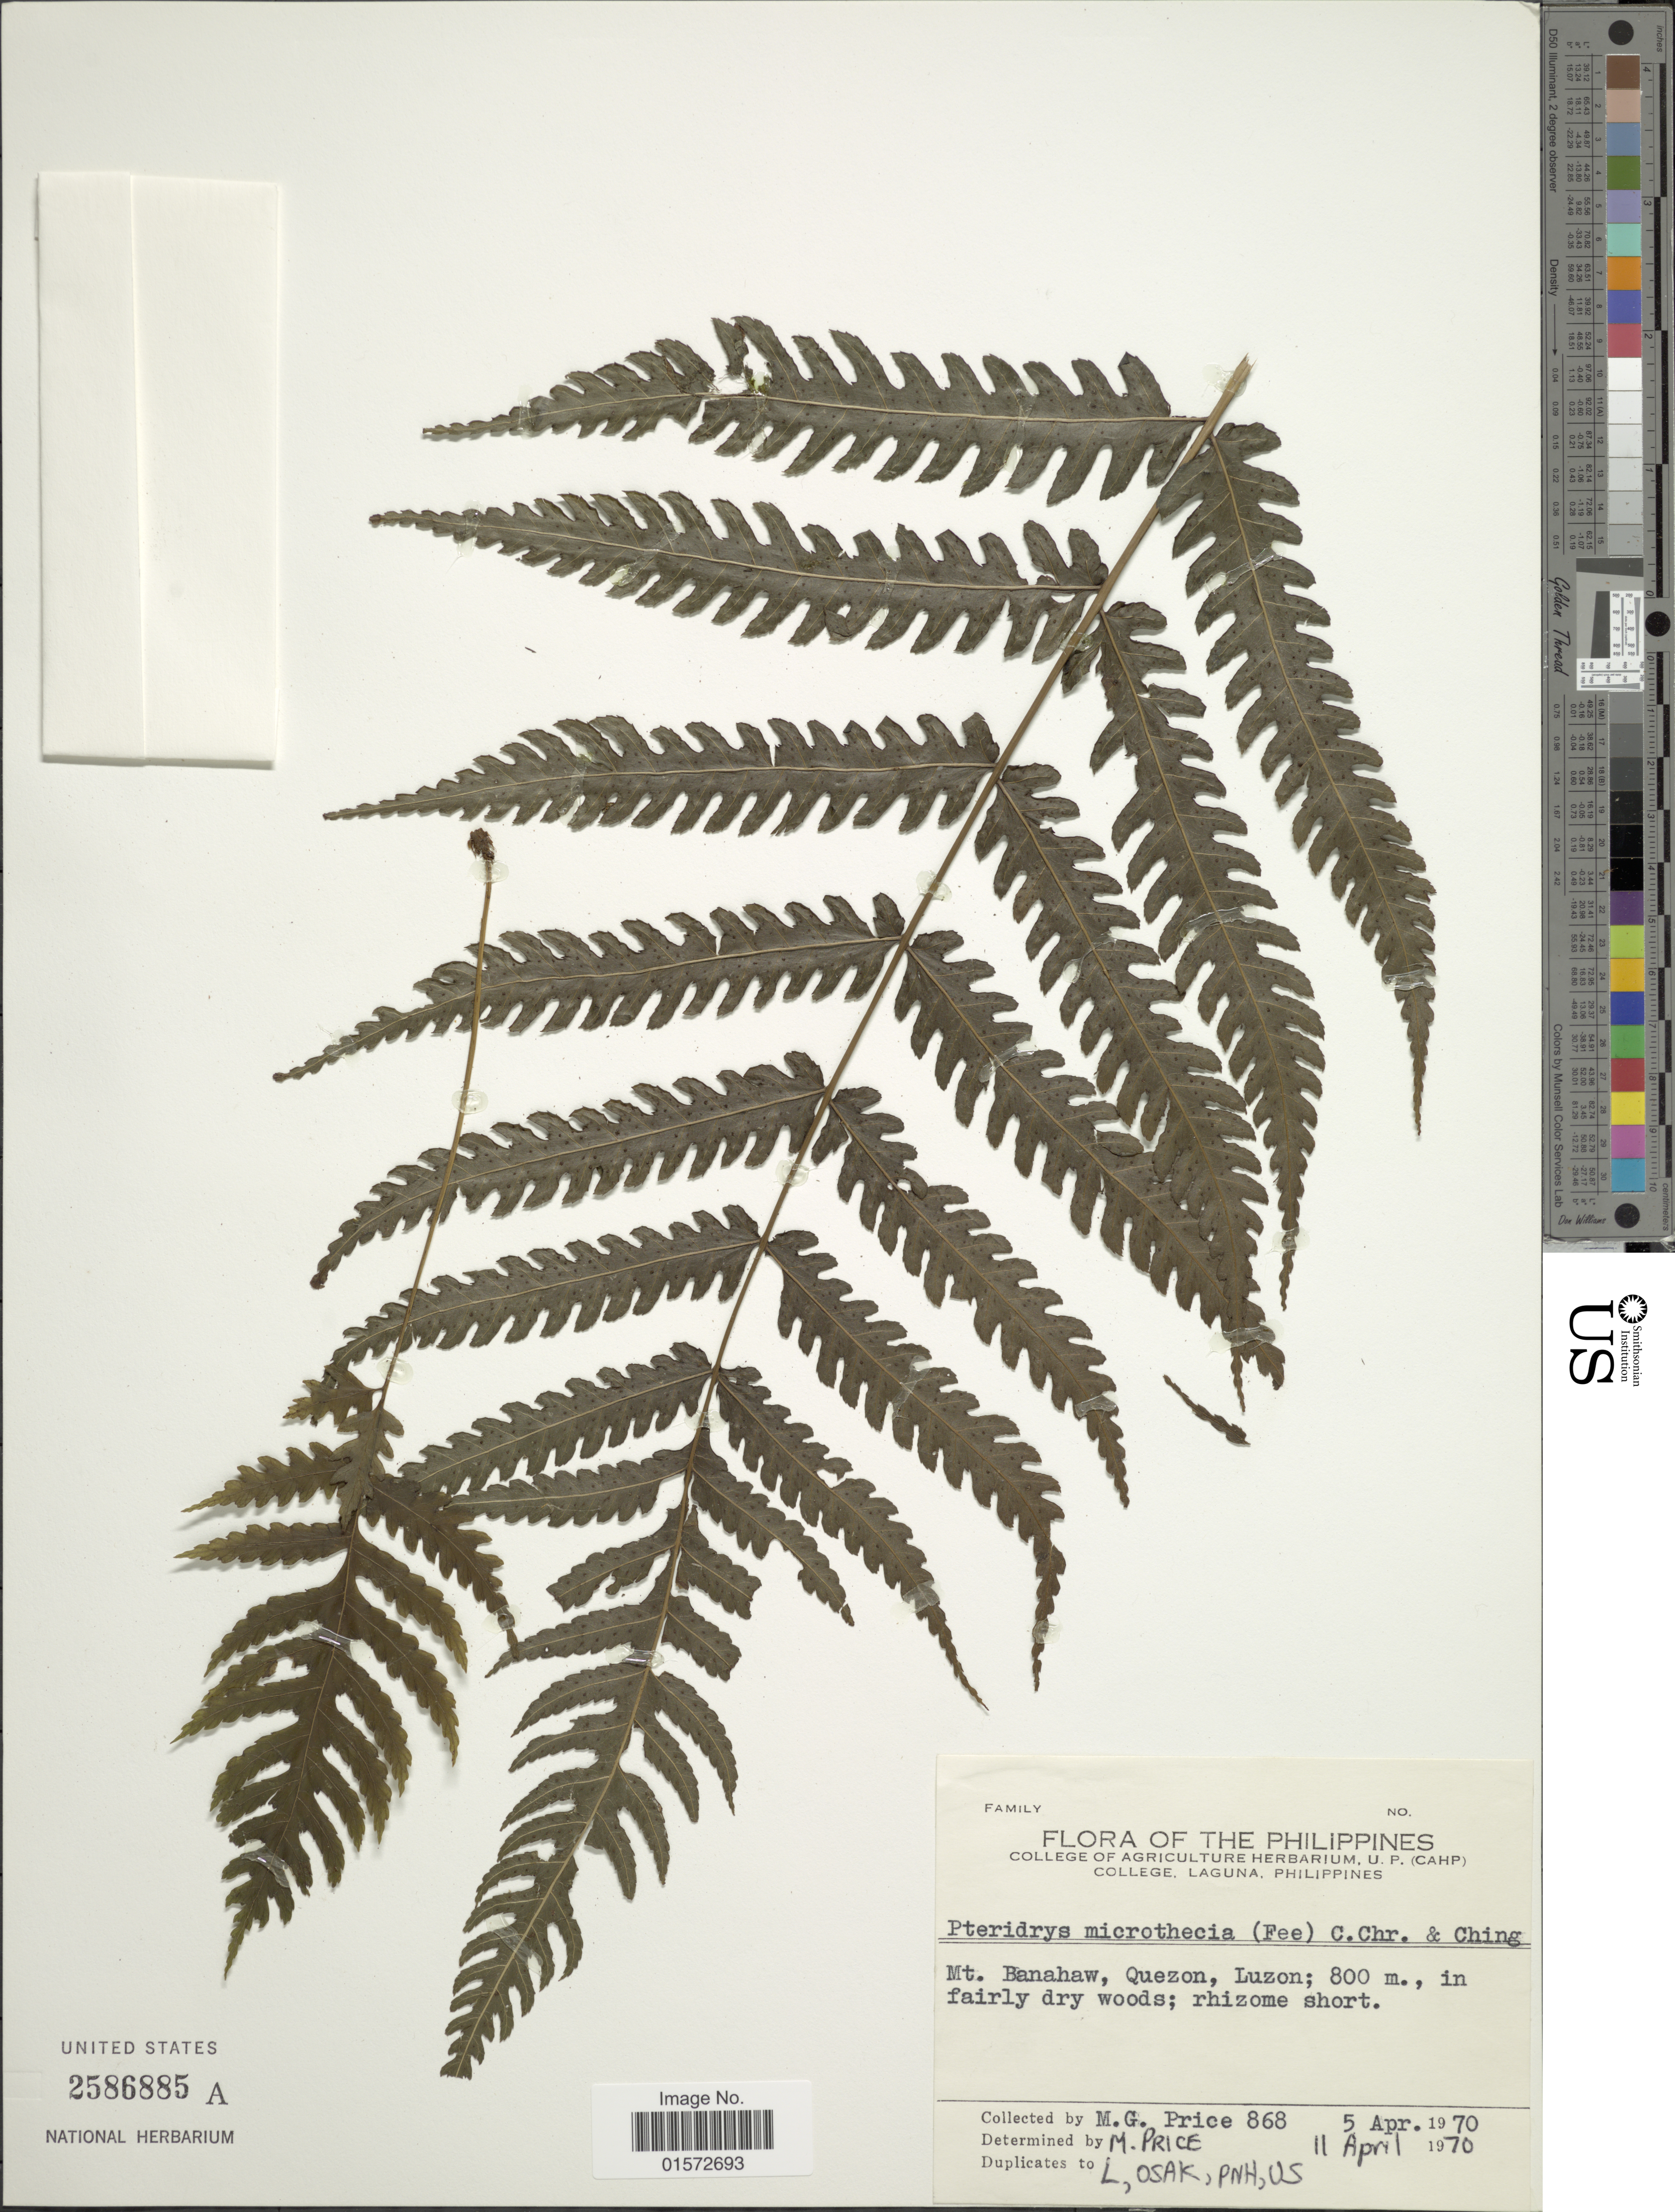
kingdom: Plantae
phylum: Tracheophyta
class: Polypodiopsida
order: Polypodiales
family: Tectariaceae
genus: Pteridrys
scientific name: Pteridrys microthecia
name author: (Fée) C. Chr. & Ching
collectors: M. G. Price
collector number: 868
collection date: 1970-04-05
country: Philippines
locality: Mt. Banahaw, Quezon, Luzon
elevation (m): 800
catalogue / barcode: US 2586885A